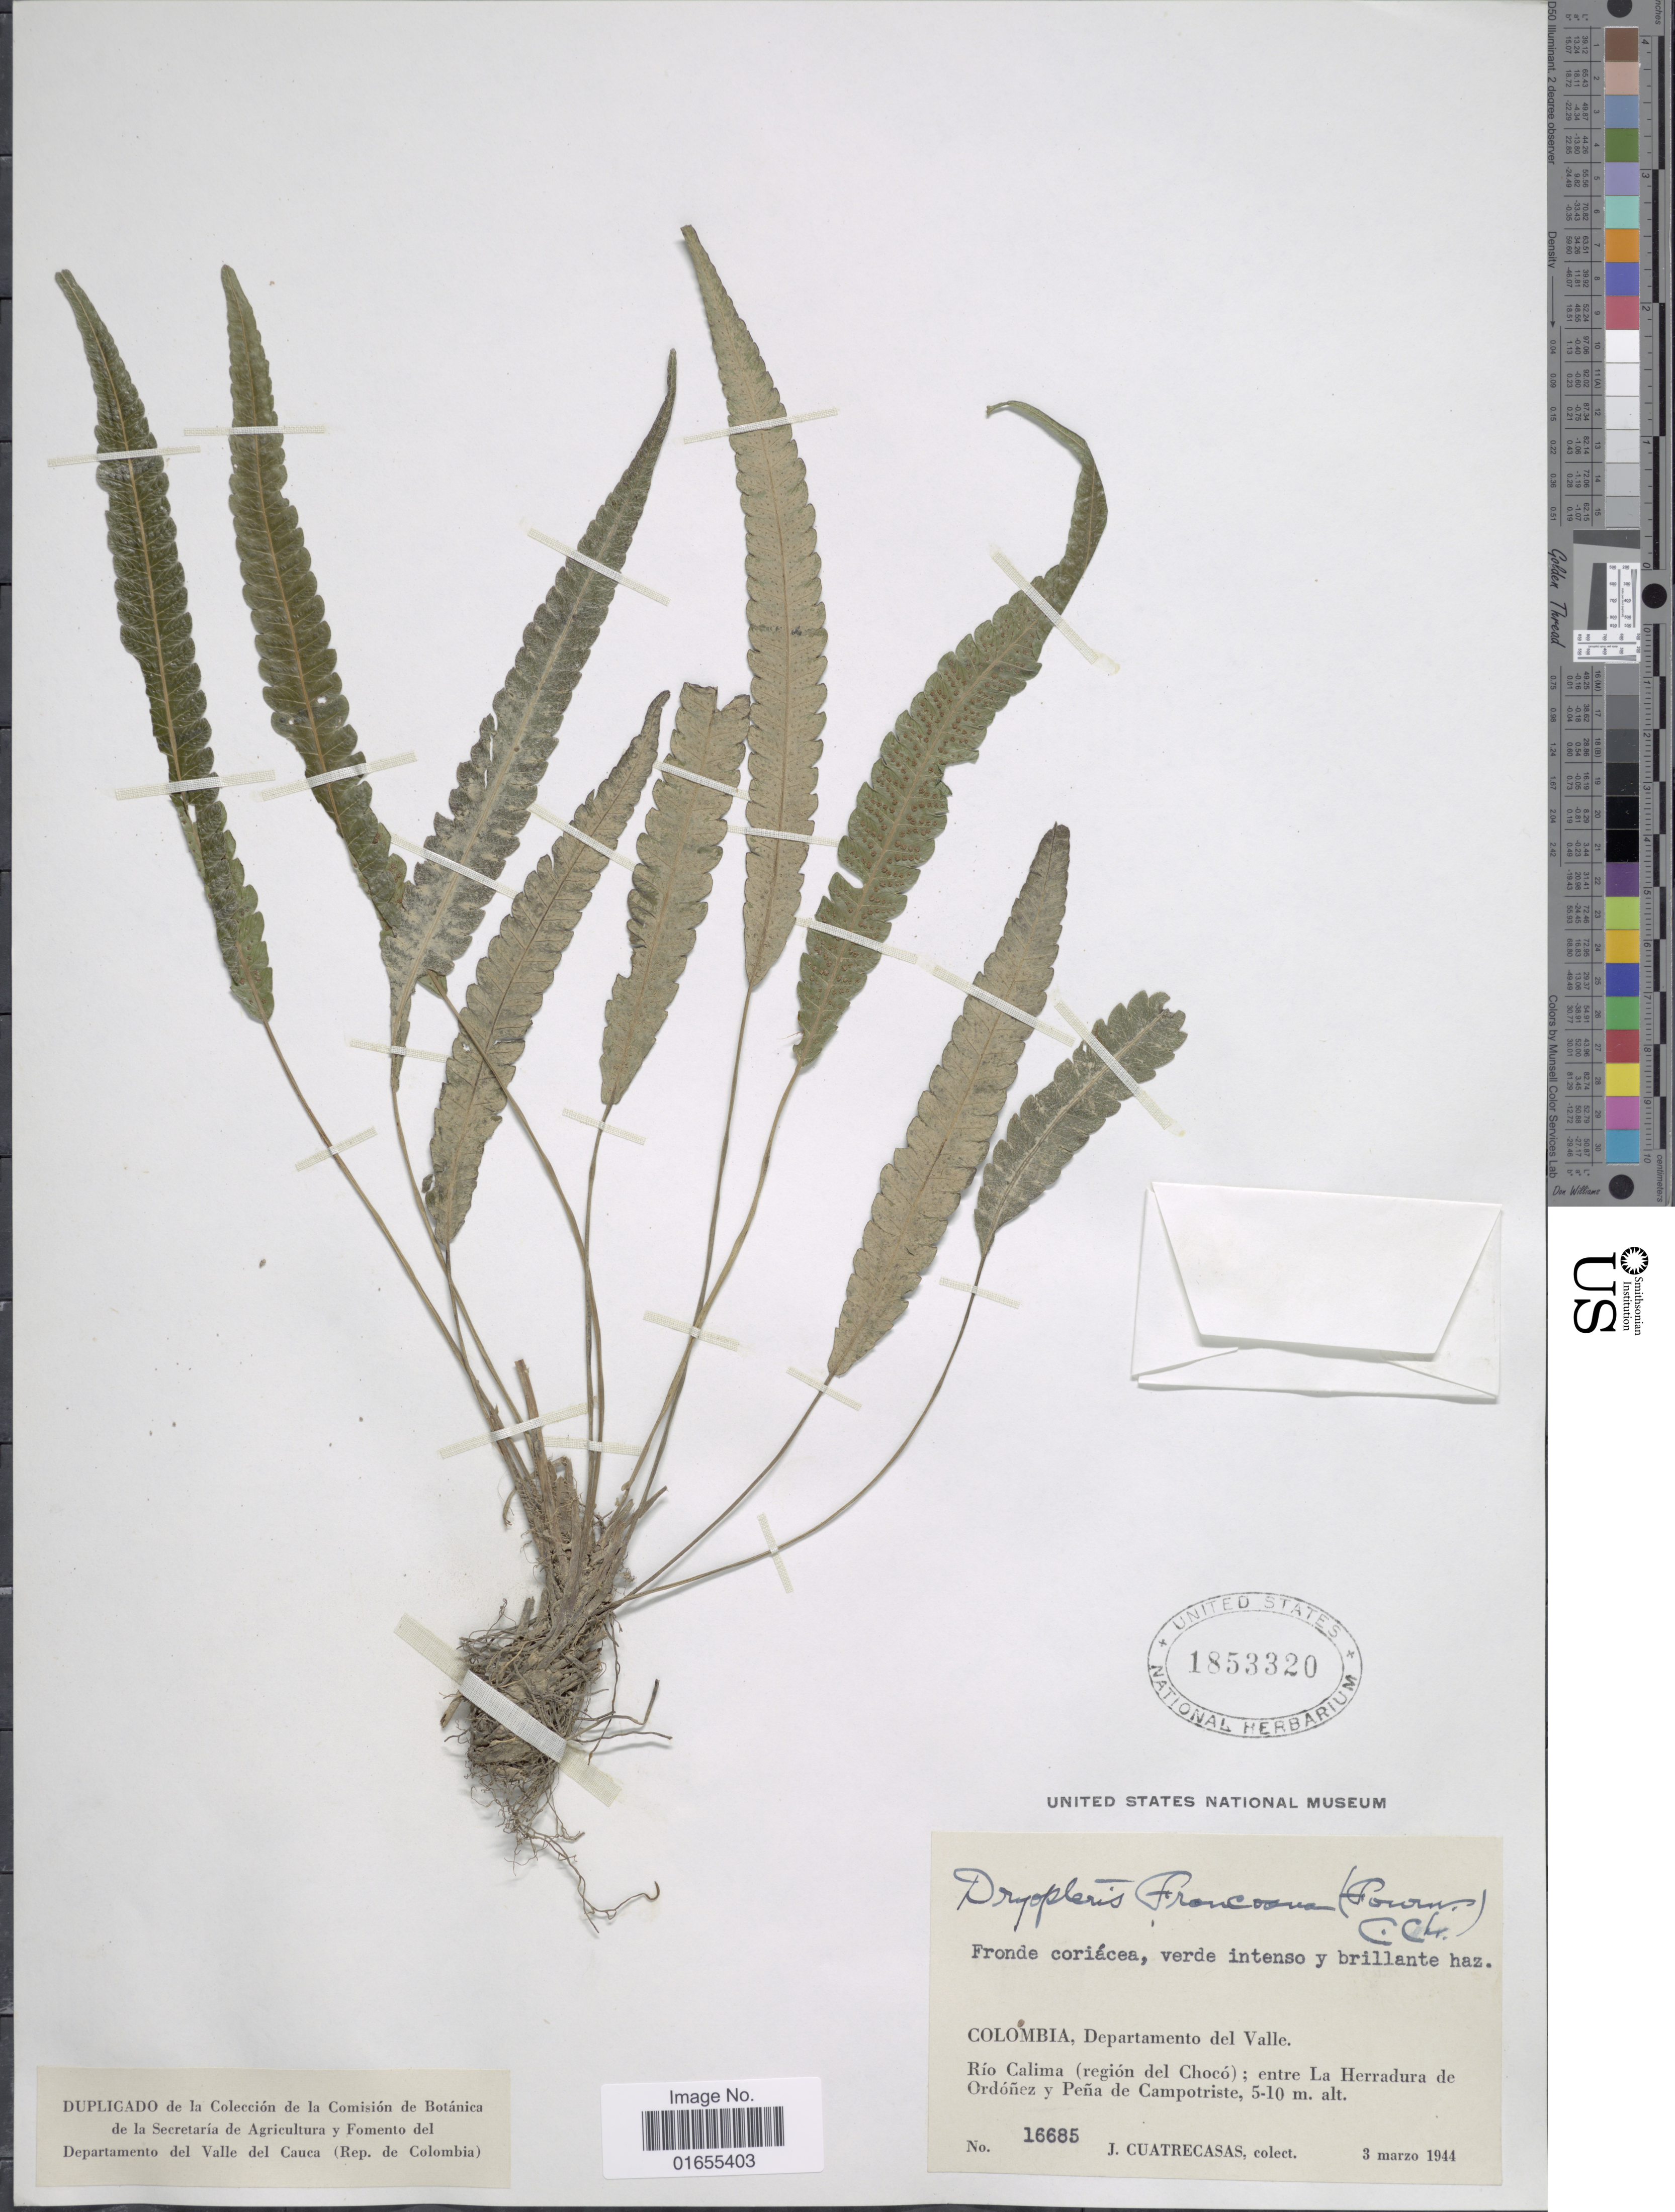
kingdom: Plantae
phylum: Tracheophyta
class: Polypodiopsida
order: Polypodiales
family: Thelypteridaceae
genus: Goniopteris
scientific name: Goniopteris francoana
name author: (E. Fourn.) Á. Löve & D. Löve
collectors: J. Cuatrecasas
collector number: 16685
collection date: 1944-03-03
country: Colombia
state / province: Chocó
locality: Departamento del Valle, Rio Calima (region del Choco) ; entre La Herradura de Ordonez y Pena de Campotriste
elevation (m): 5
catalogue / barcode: US 1853320